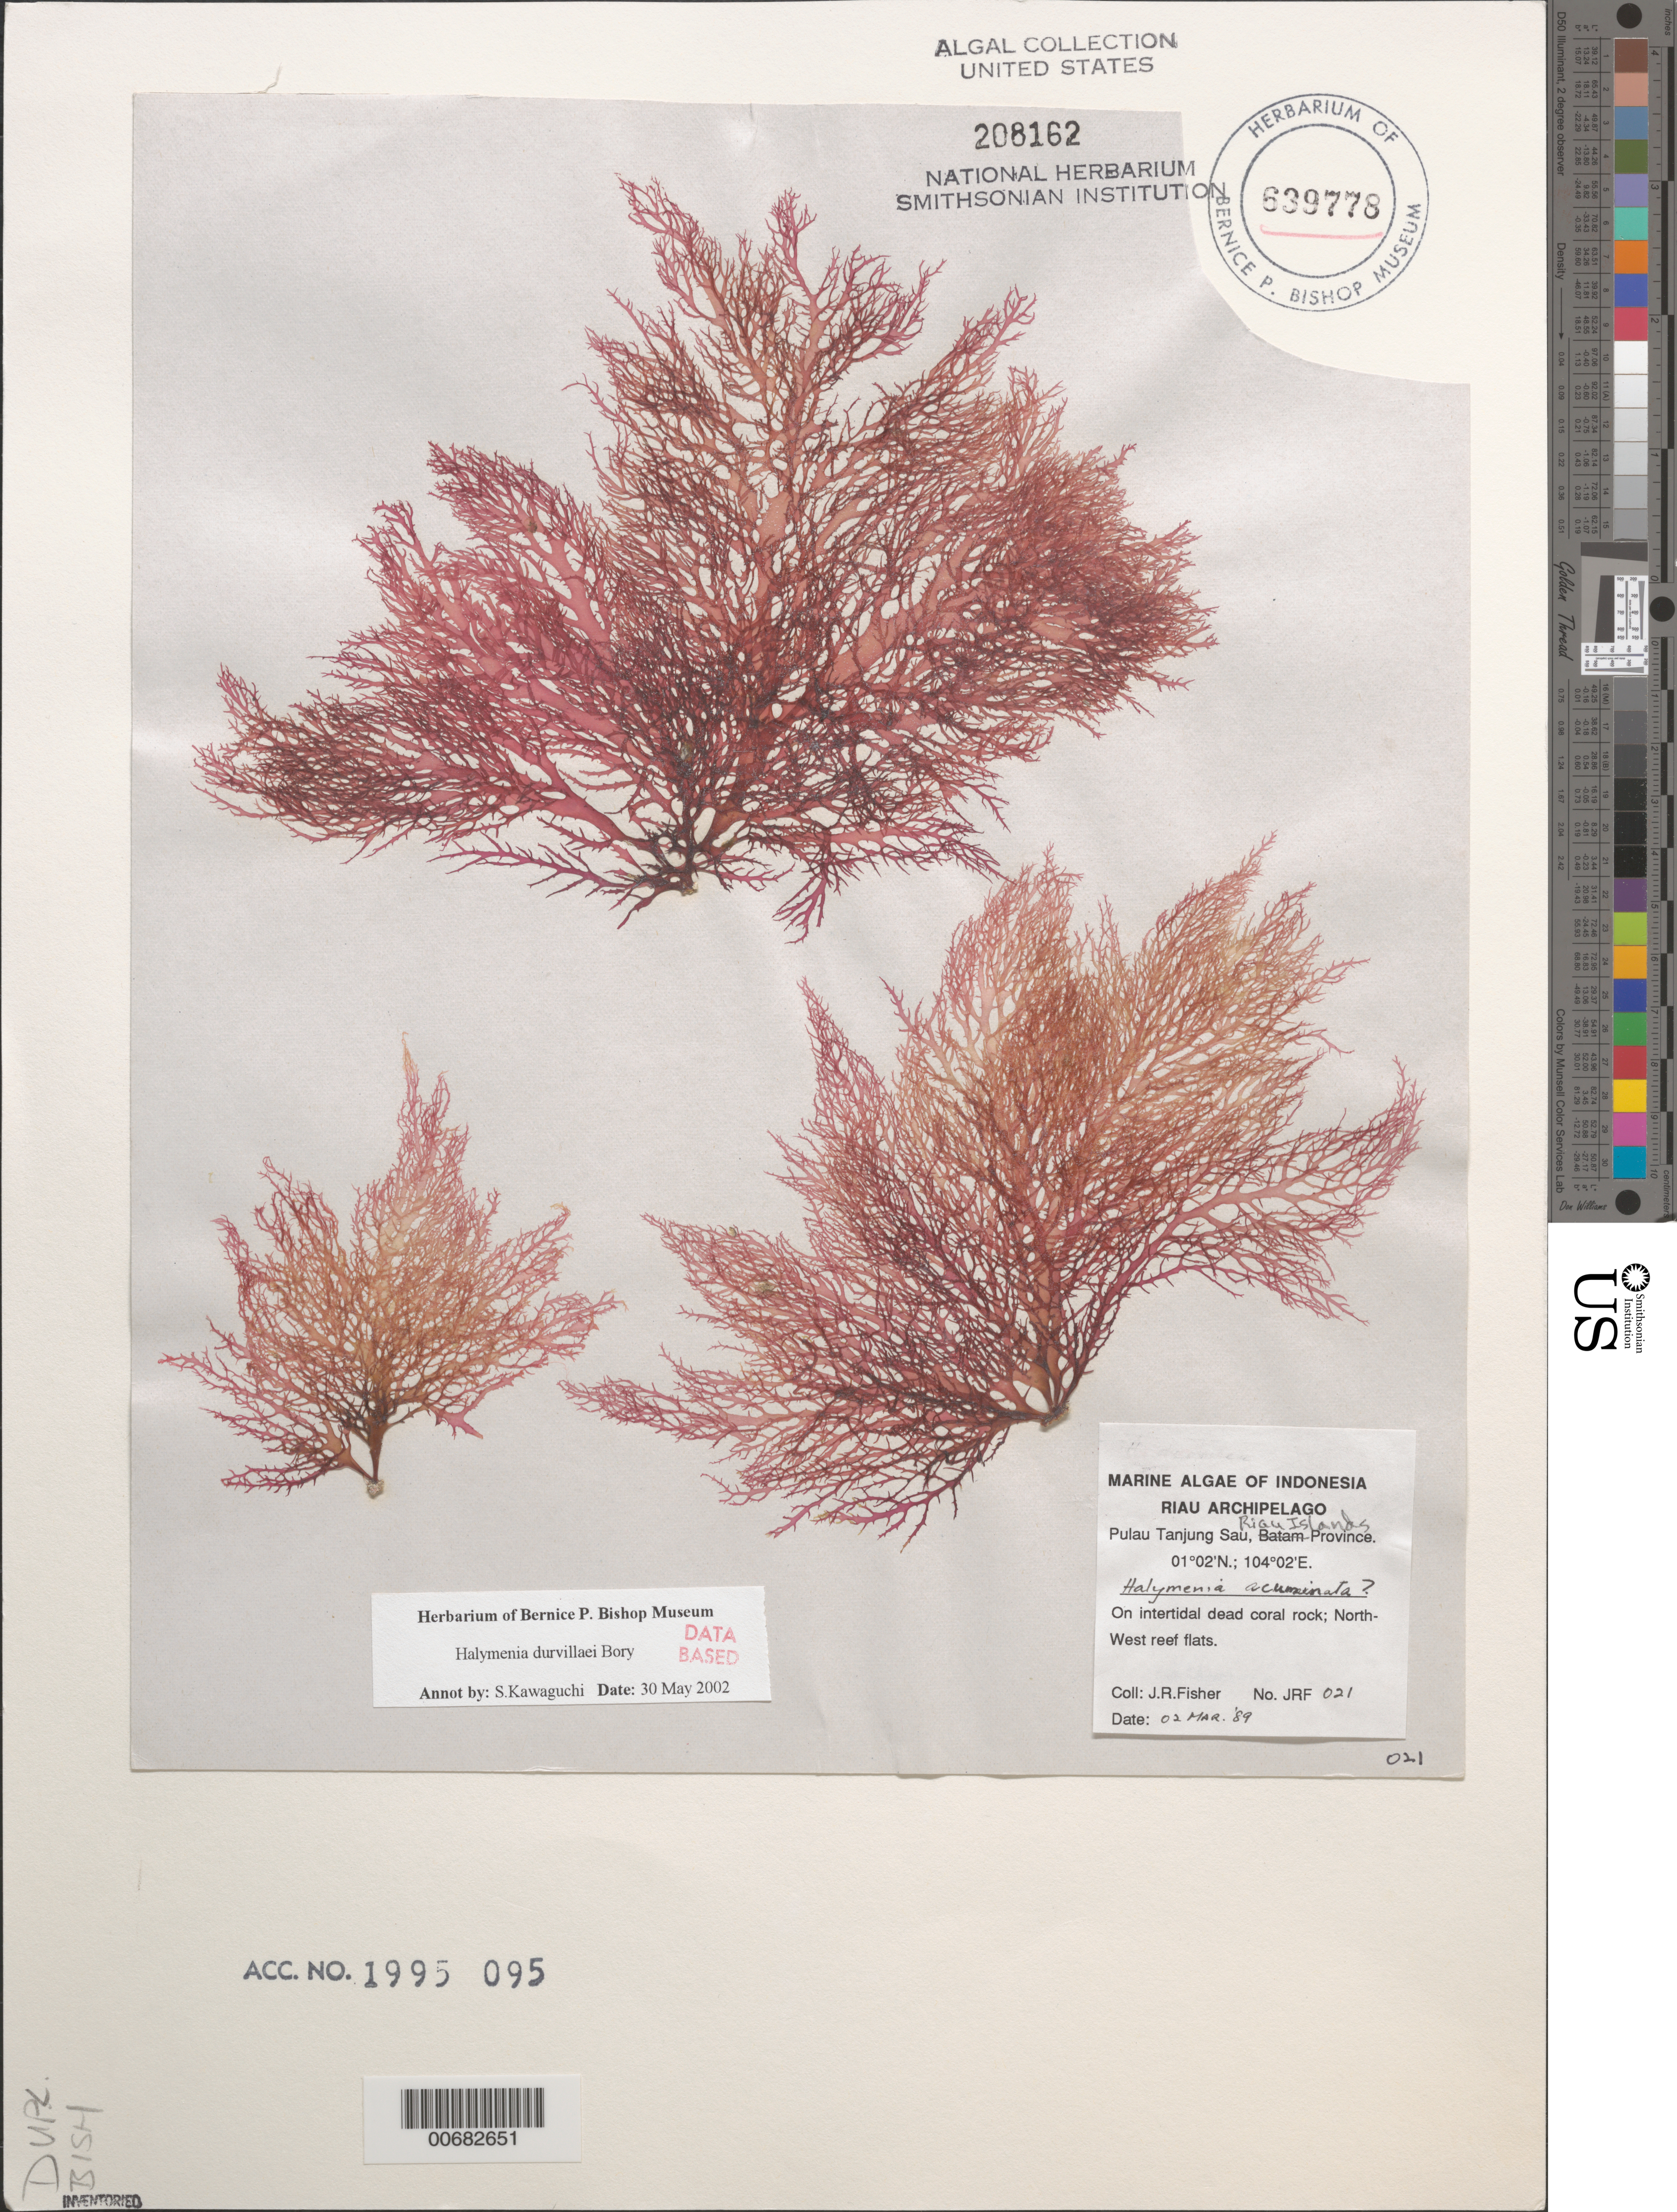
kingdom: Plantae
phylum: Rhodophyta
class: Florideophyceae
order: Halymeniales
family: Halymeniaceae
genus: Halymenia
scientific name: Halymenia durvillaei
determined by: Kawaguchi, S.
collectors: J. Fisher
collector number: JRF 021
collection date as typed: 02 Mar 1989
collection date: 1989-03-02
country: Indonesia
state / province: Sumatra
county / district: Riau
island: Pulau Tanjung Sau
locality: North-West reef flats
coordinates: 01 02' N., 104 02' E.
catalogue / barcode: US 208162